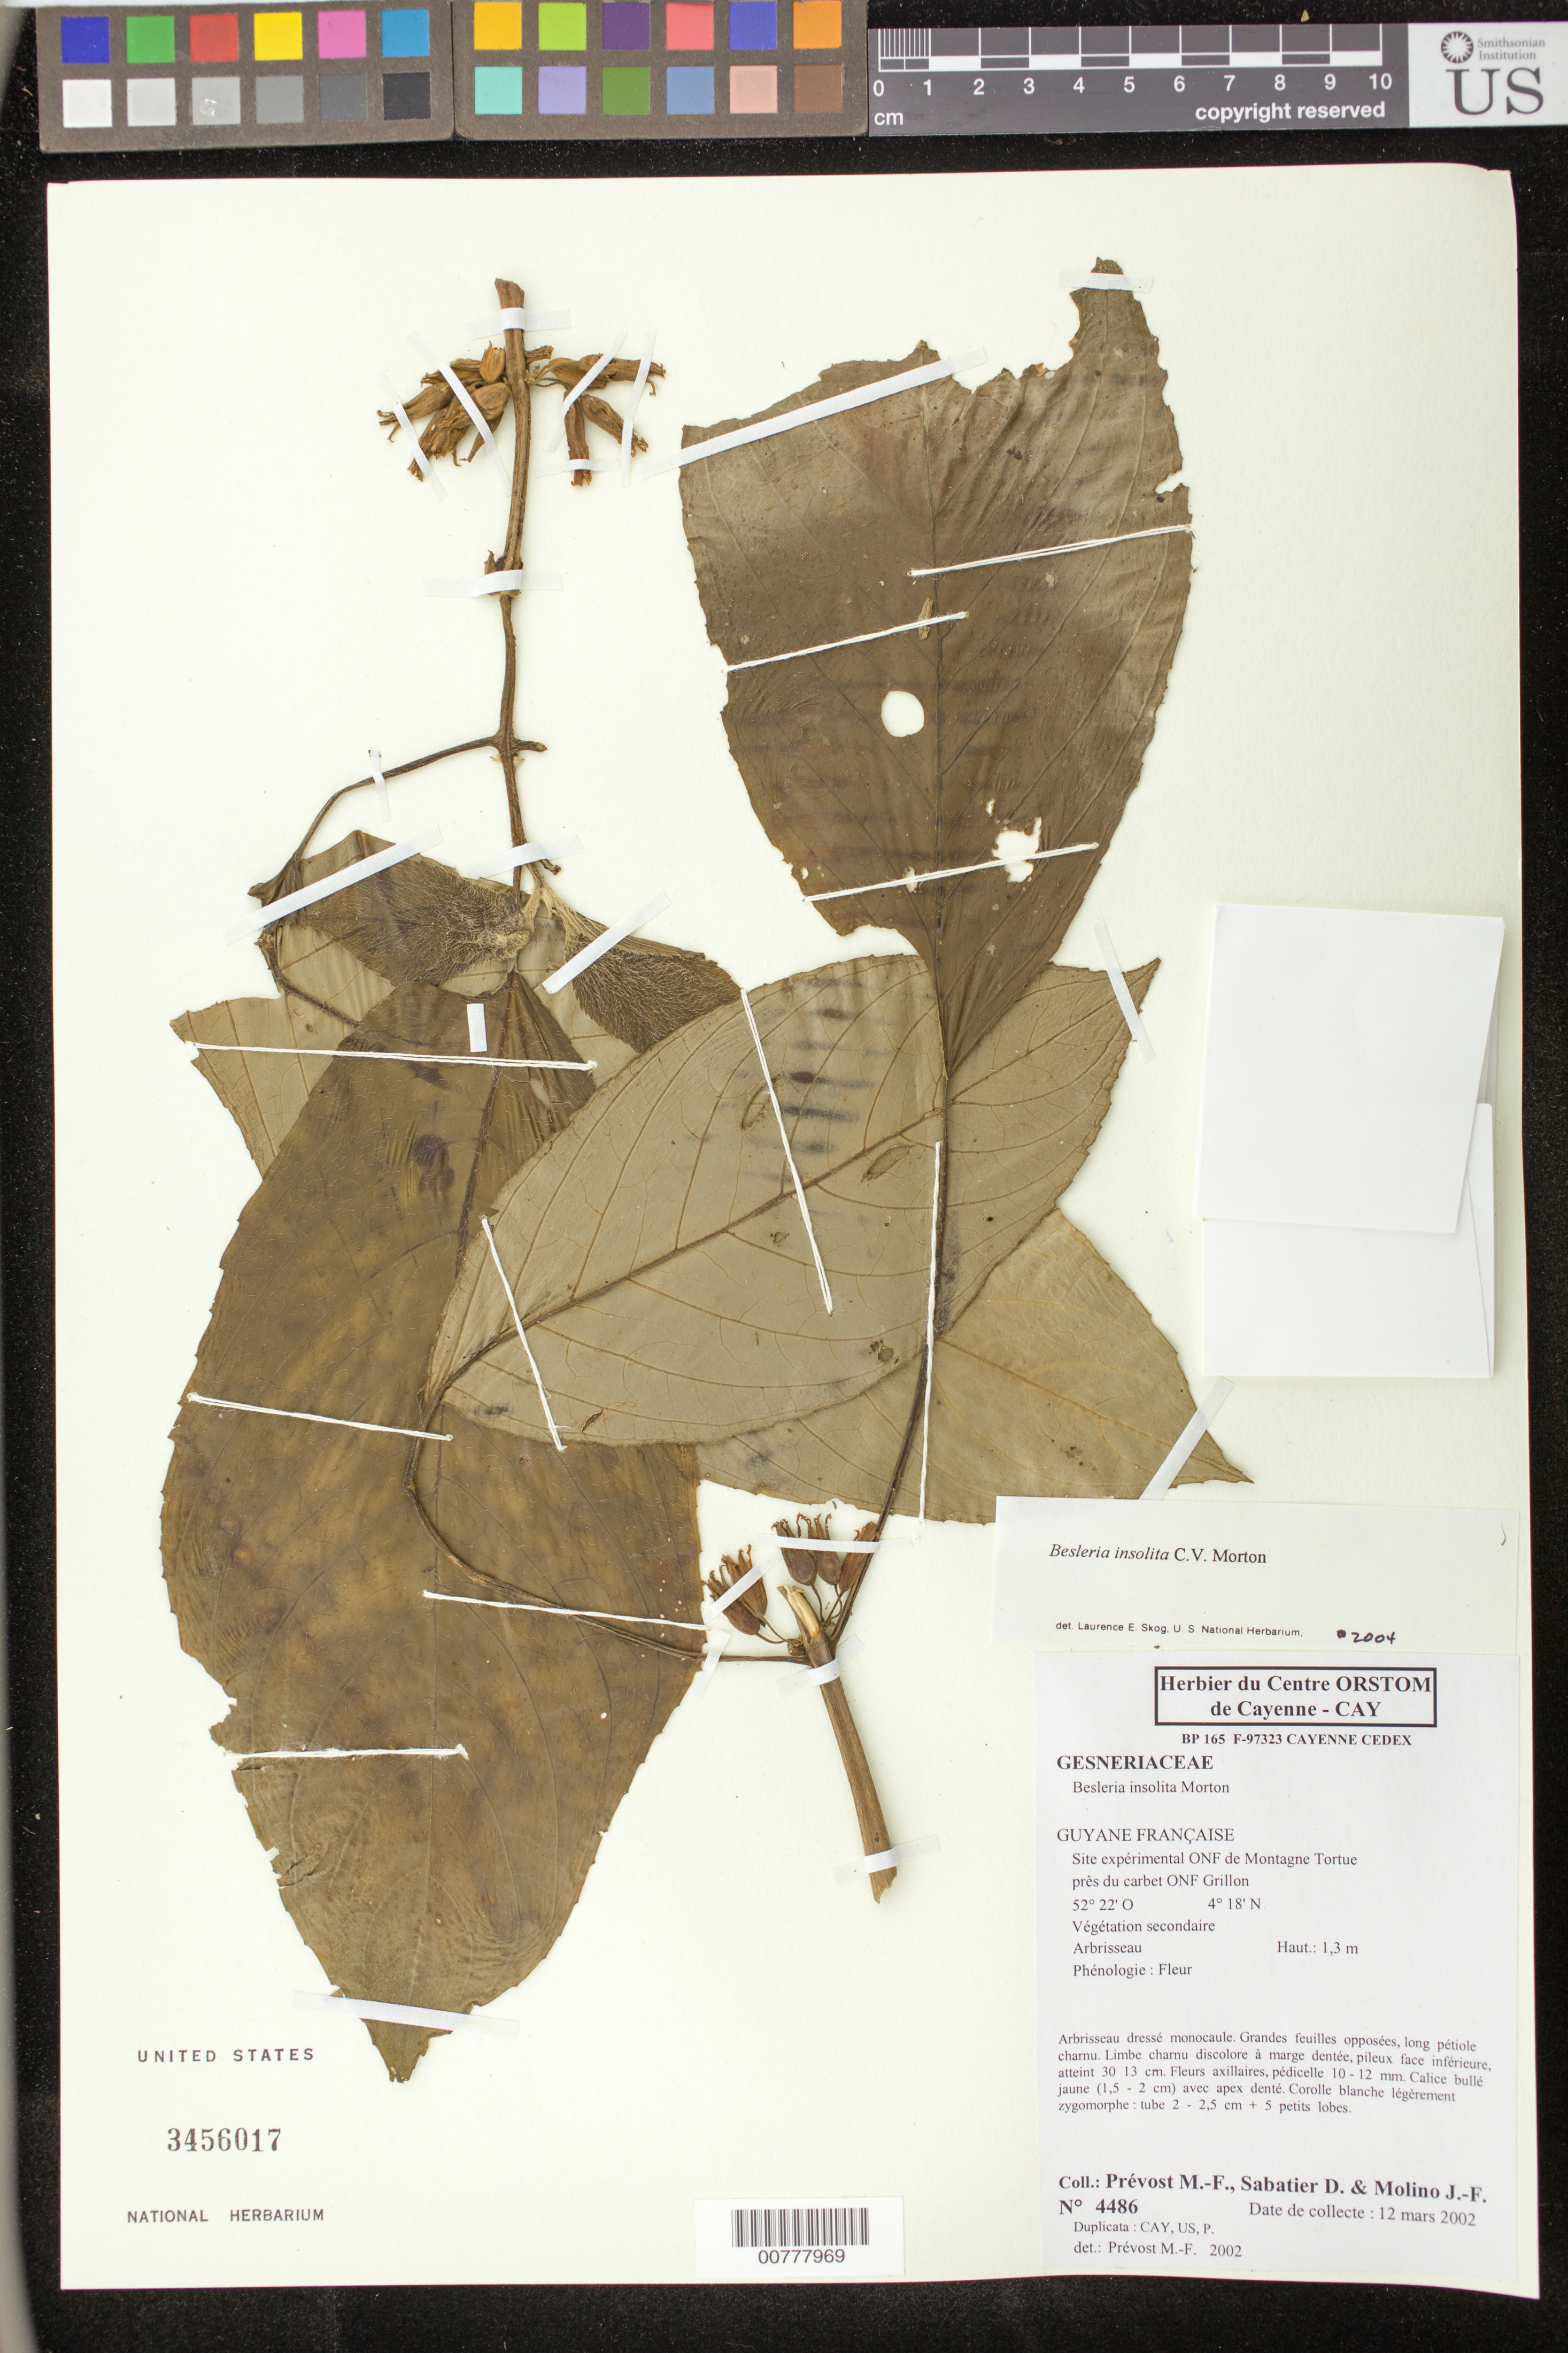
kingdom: Plantae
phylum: Tracheophyta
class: Magnoliopsida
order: Lamiales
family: Gesneriaceae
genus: Besleria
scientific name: Besleria insolita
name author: C.V. Morton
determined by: Skog, Laurence E.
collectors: M.-F. Prévost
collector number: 4486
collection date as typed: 12 Mar 2002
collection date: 2002-03-12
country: French Guiana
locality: Site expérimental ONF de Montagne Tortue, près du carbet ONF Grillon.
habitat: Végétation secondaire.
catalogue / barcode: US 3456017